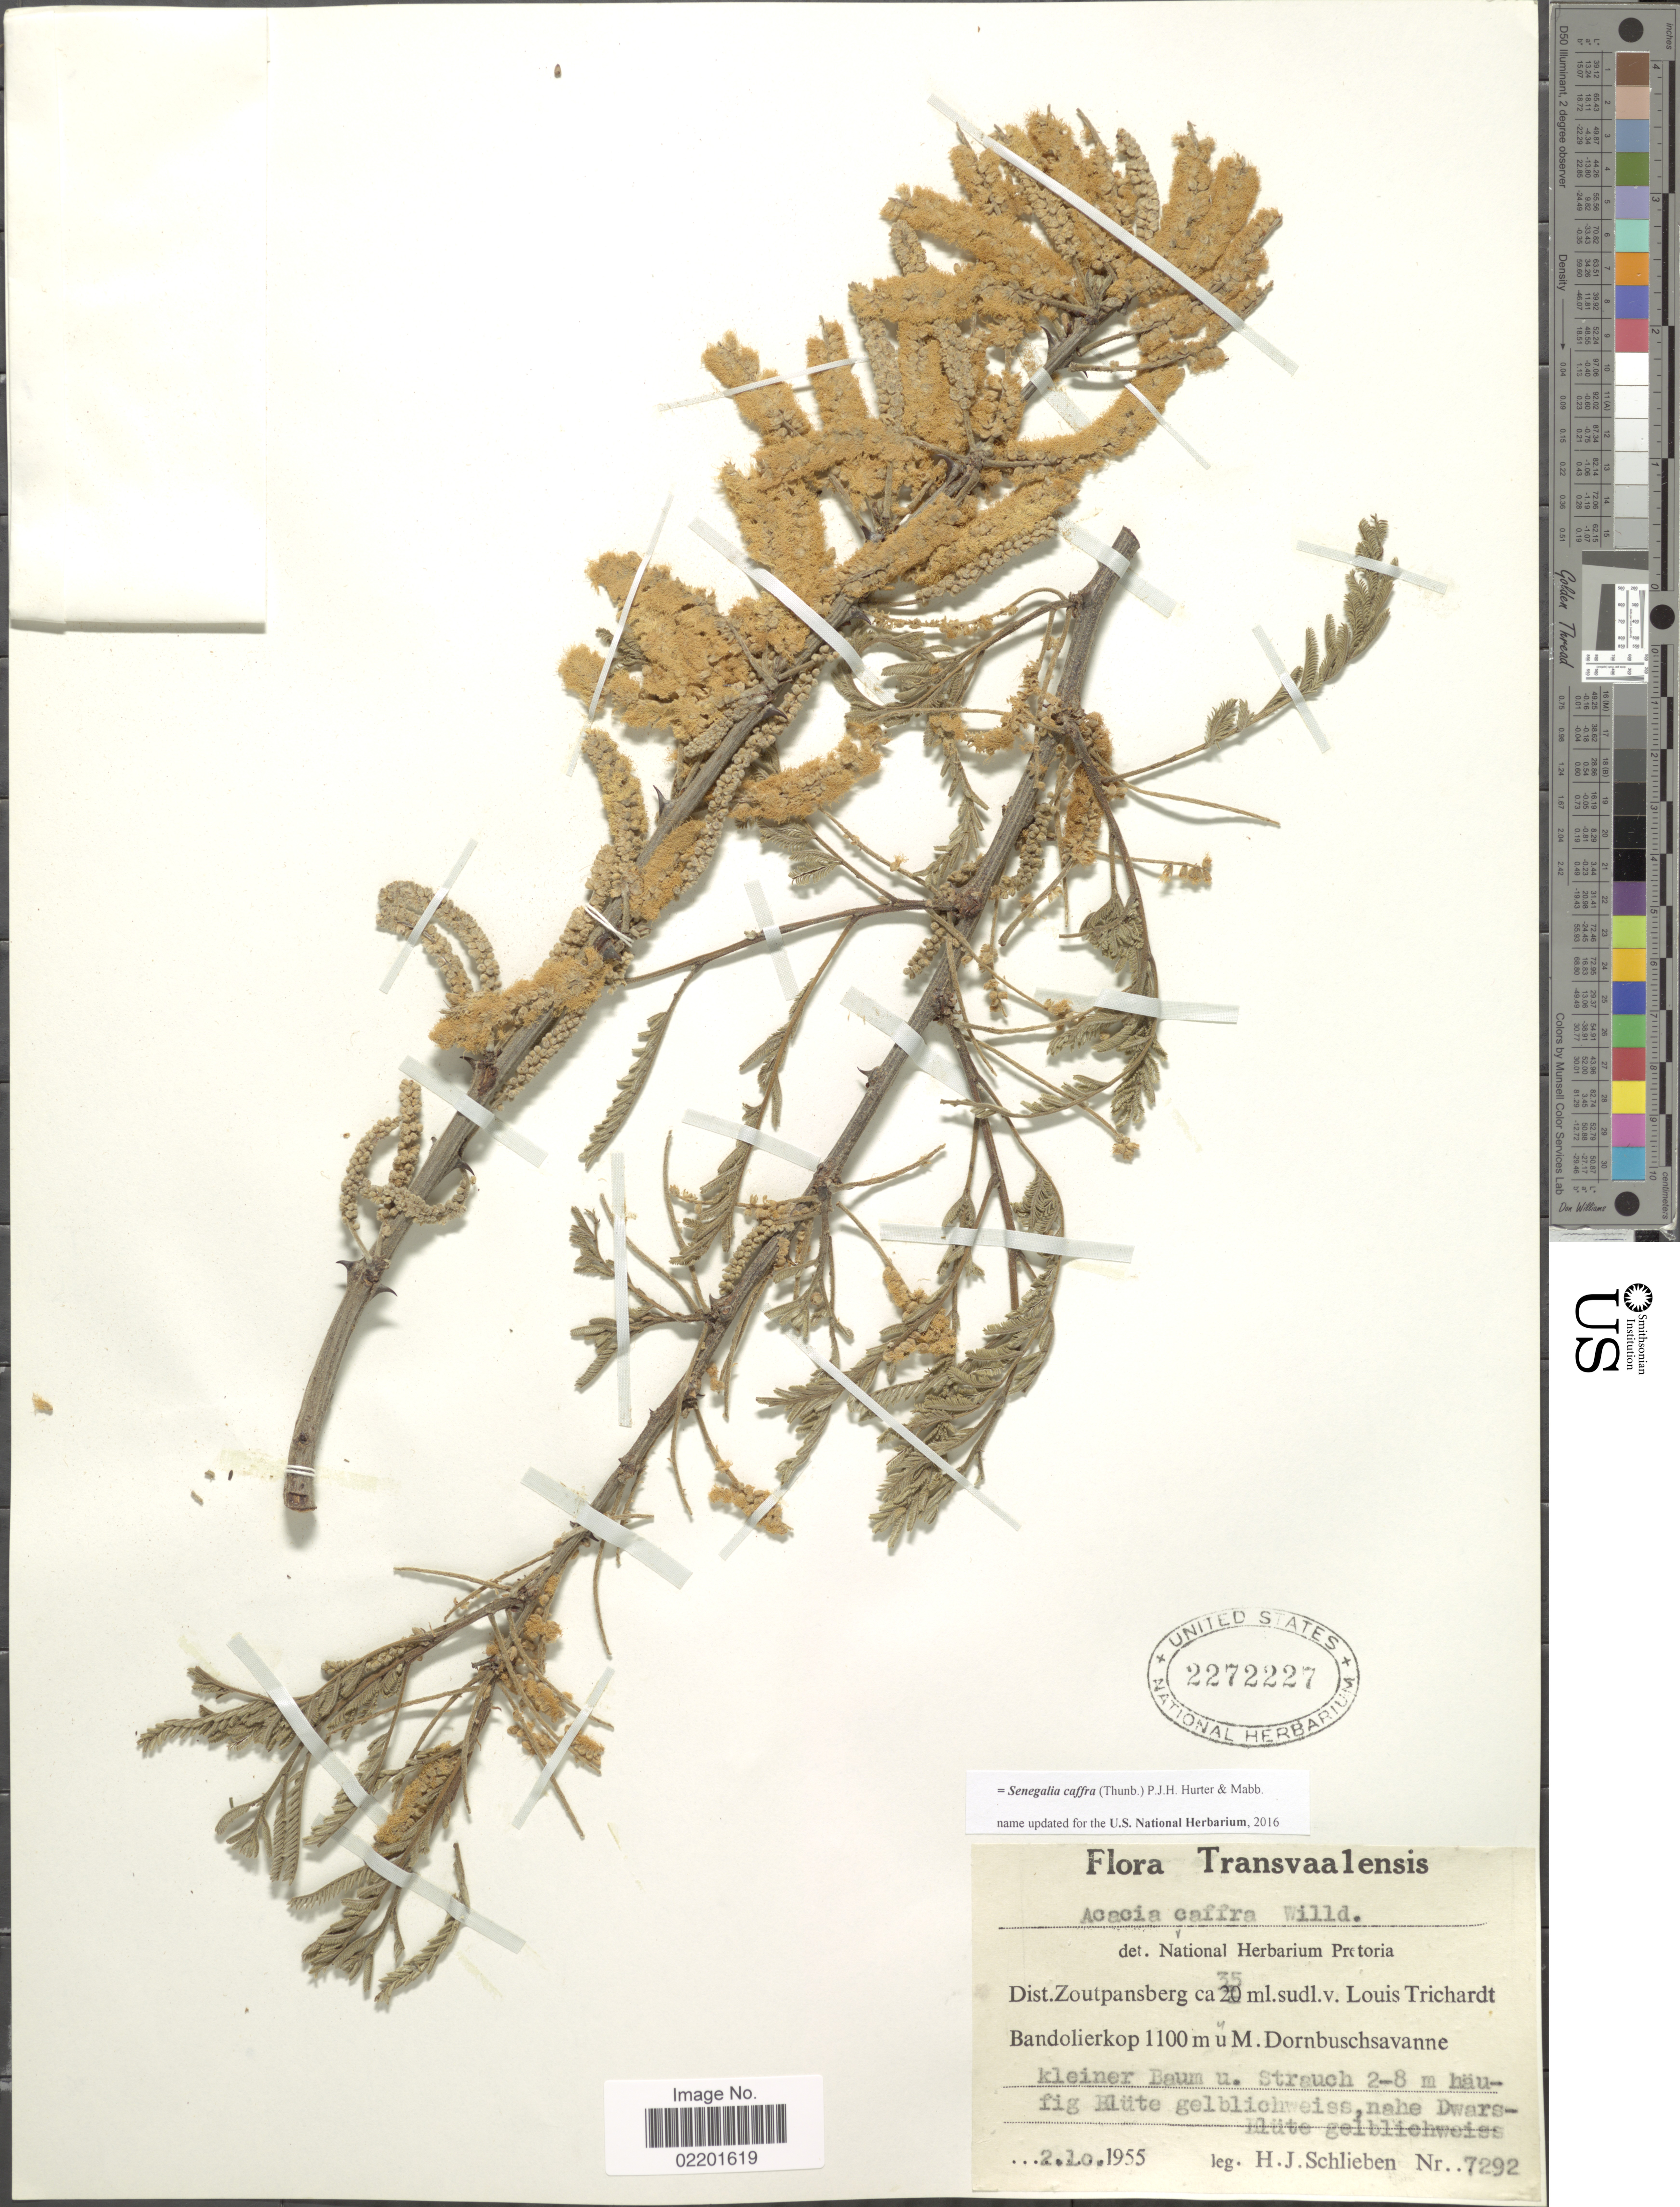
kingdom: Plantae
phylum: Tracheophyta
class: Magnoliopsida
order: Fabales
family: Fabaceae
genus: Senegalia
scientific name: Senegalia caffra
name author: (Thunb.) P.J.H. Hurter & Mabb.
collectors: H. J. Schlieben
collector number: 7292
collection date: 1955-10-02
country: South Africa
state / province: Limpopo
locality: Transvaalensis, Dist. Zoutpansberg ca 35 ml. sudl. v. Louis Trichardt Bandolierkop, Dornbuschsavanne.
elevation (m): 1100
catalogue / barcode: US 2272227